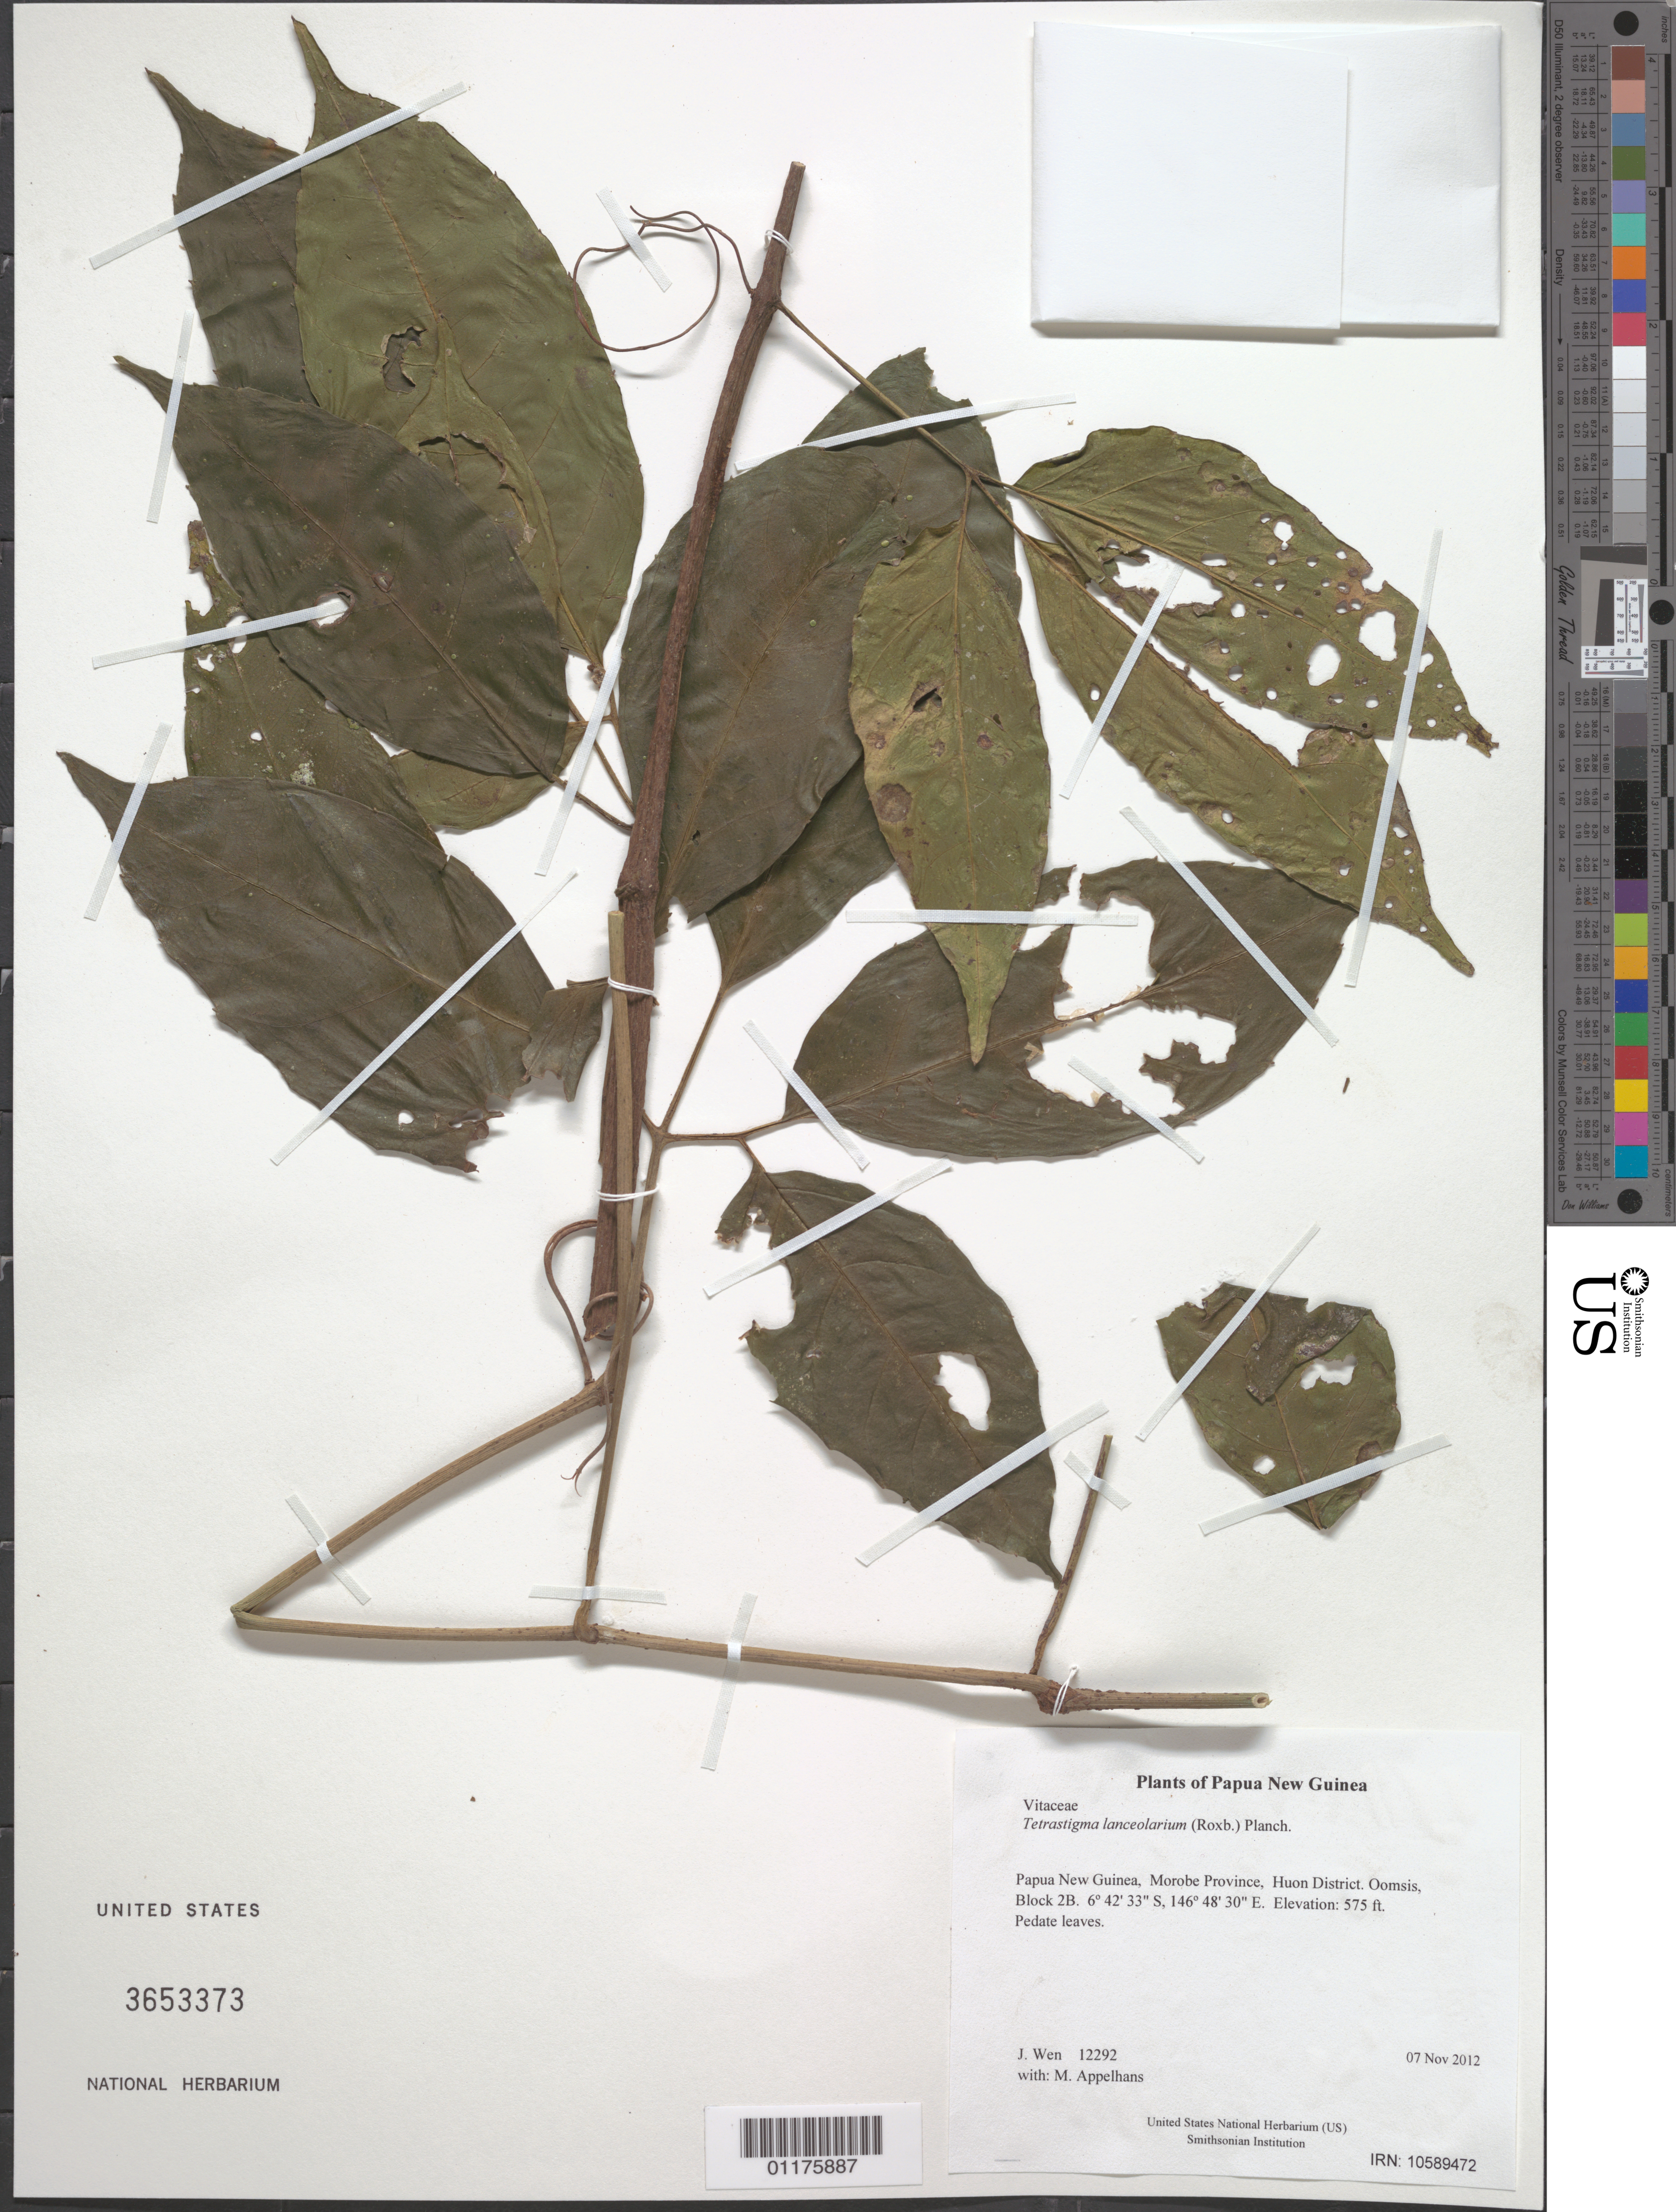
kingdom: Plantae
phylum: Tracheophyta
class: Magnoliopsida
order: Vitales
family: Vitaceae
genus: Tetrastigma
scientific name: Tetrastigma lanceolarium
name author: (Roxb.) Planch.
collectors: M. Appelhans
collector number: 12292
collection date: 2012-11-07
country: Papua New Guinea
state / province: Morobe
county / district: Huon District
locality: Oomsis, Block 2B.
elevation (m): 175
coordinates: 6 42.554 S, 146 48.501 E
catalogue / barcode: US 3653373